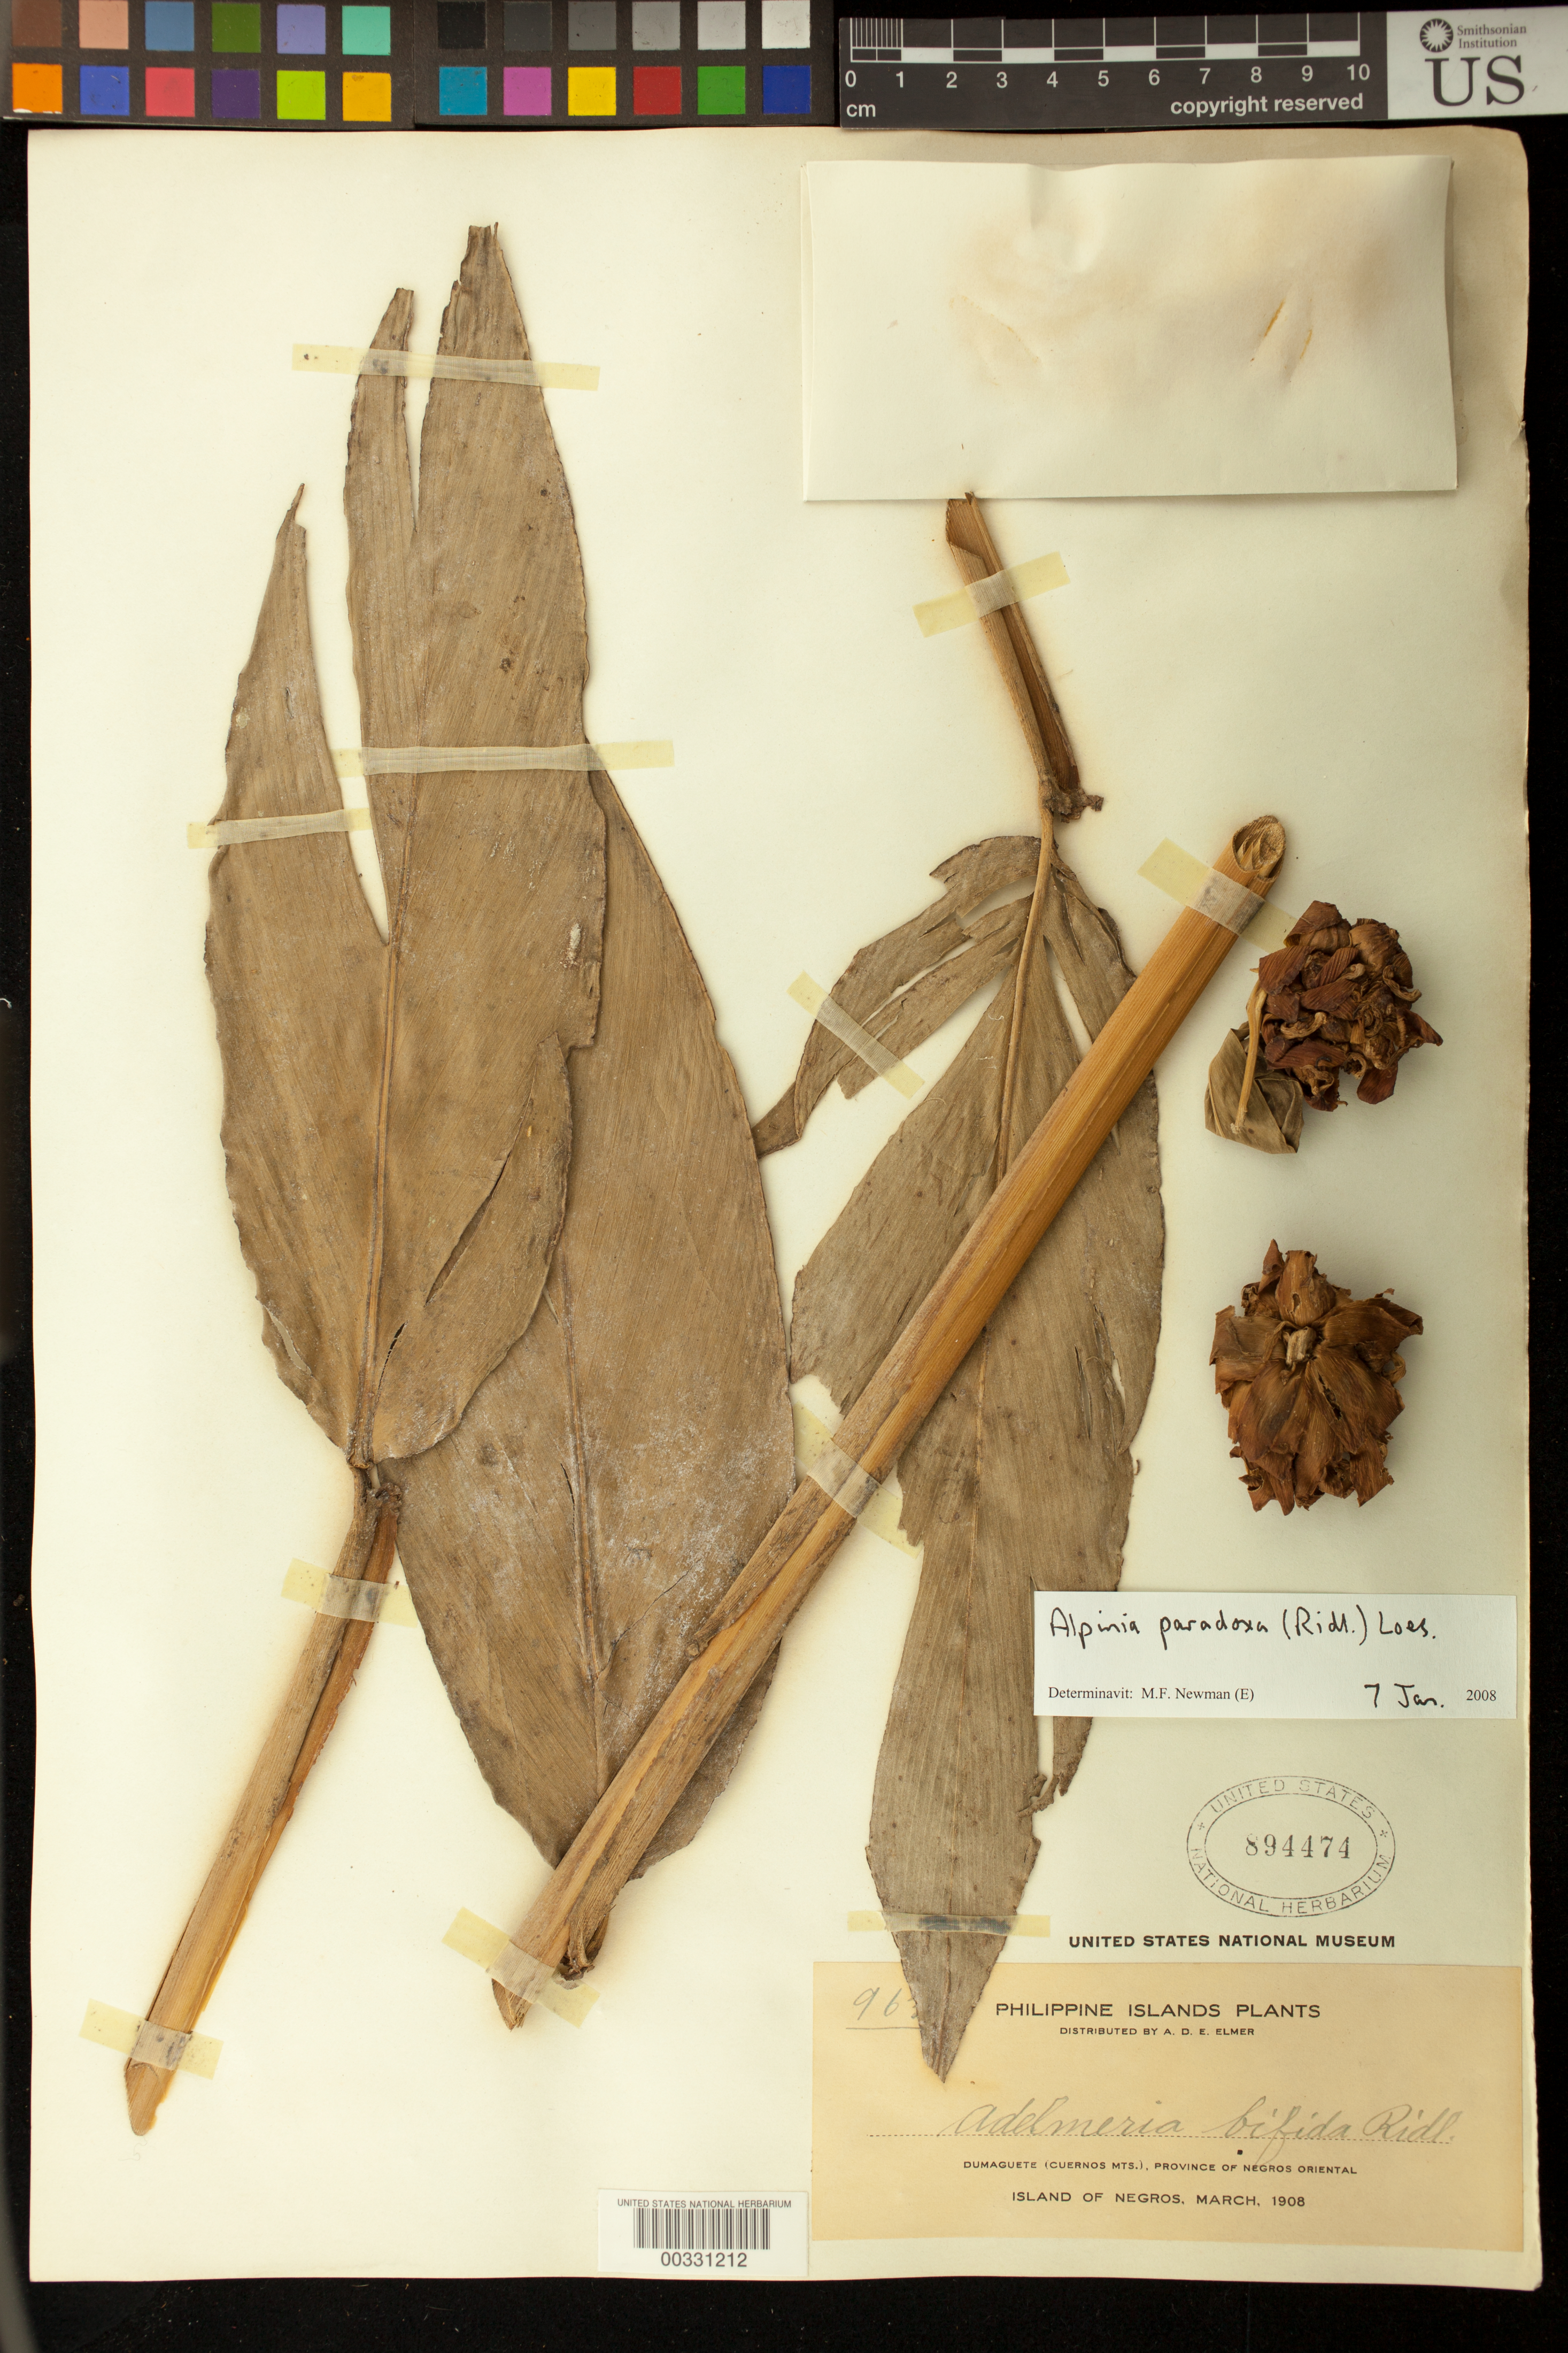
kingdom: Plantae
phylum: Tracheophyta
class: Liliopsida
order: Zingiberales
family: Zingiberaceae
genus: Alpinia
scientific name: Alpinia paradoxa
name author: (Ridl.) Loes.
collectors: A. D. E. Elmer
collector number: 9637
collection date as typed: Mar 1908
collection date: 1908-03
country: Philippines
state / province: Central Visayas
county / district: Negros Oriental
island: Negros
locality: Dumaguete (cuernos mts)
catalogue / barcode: US 894474